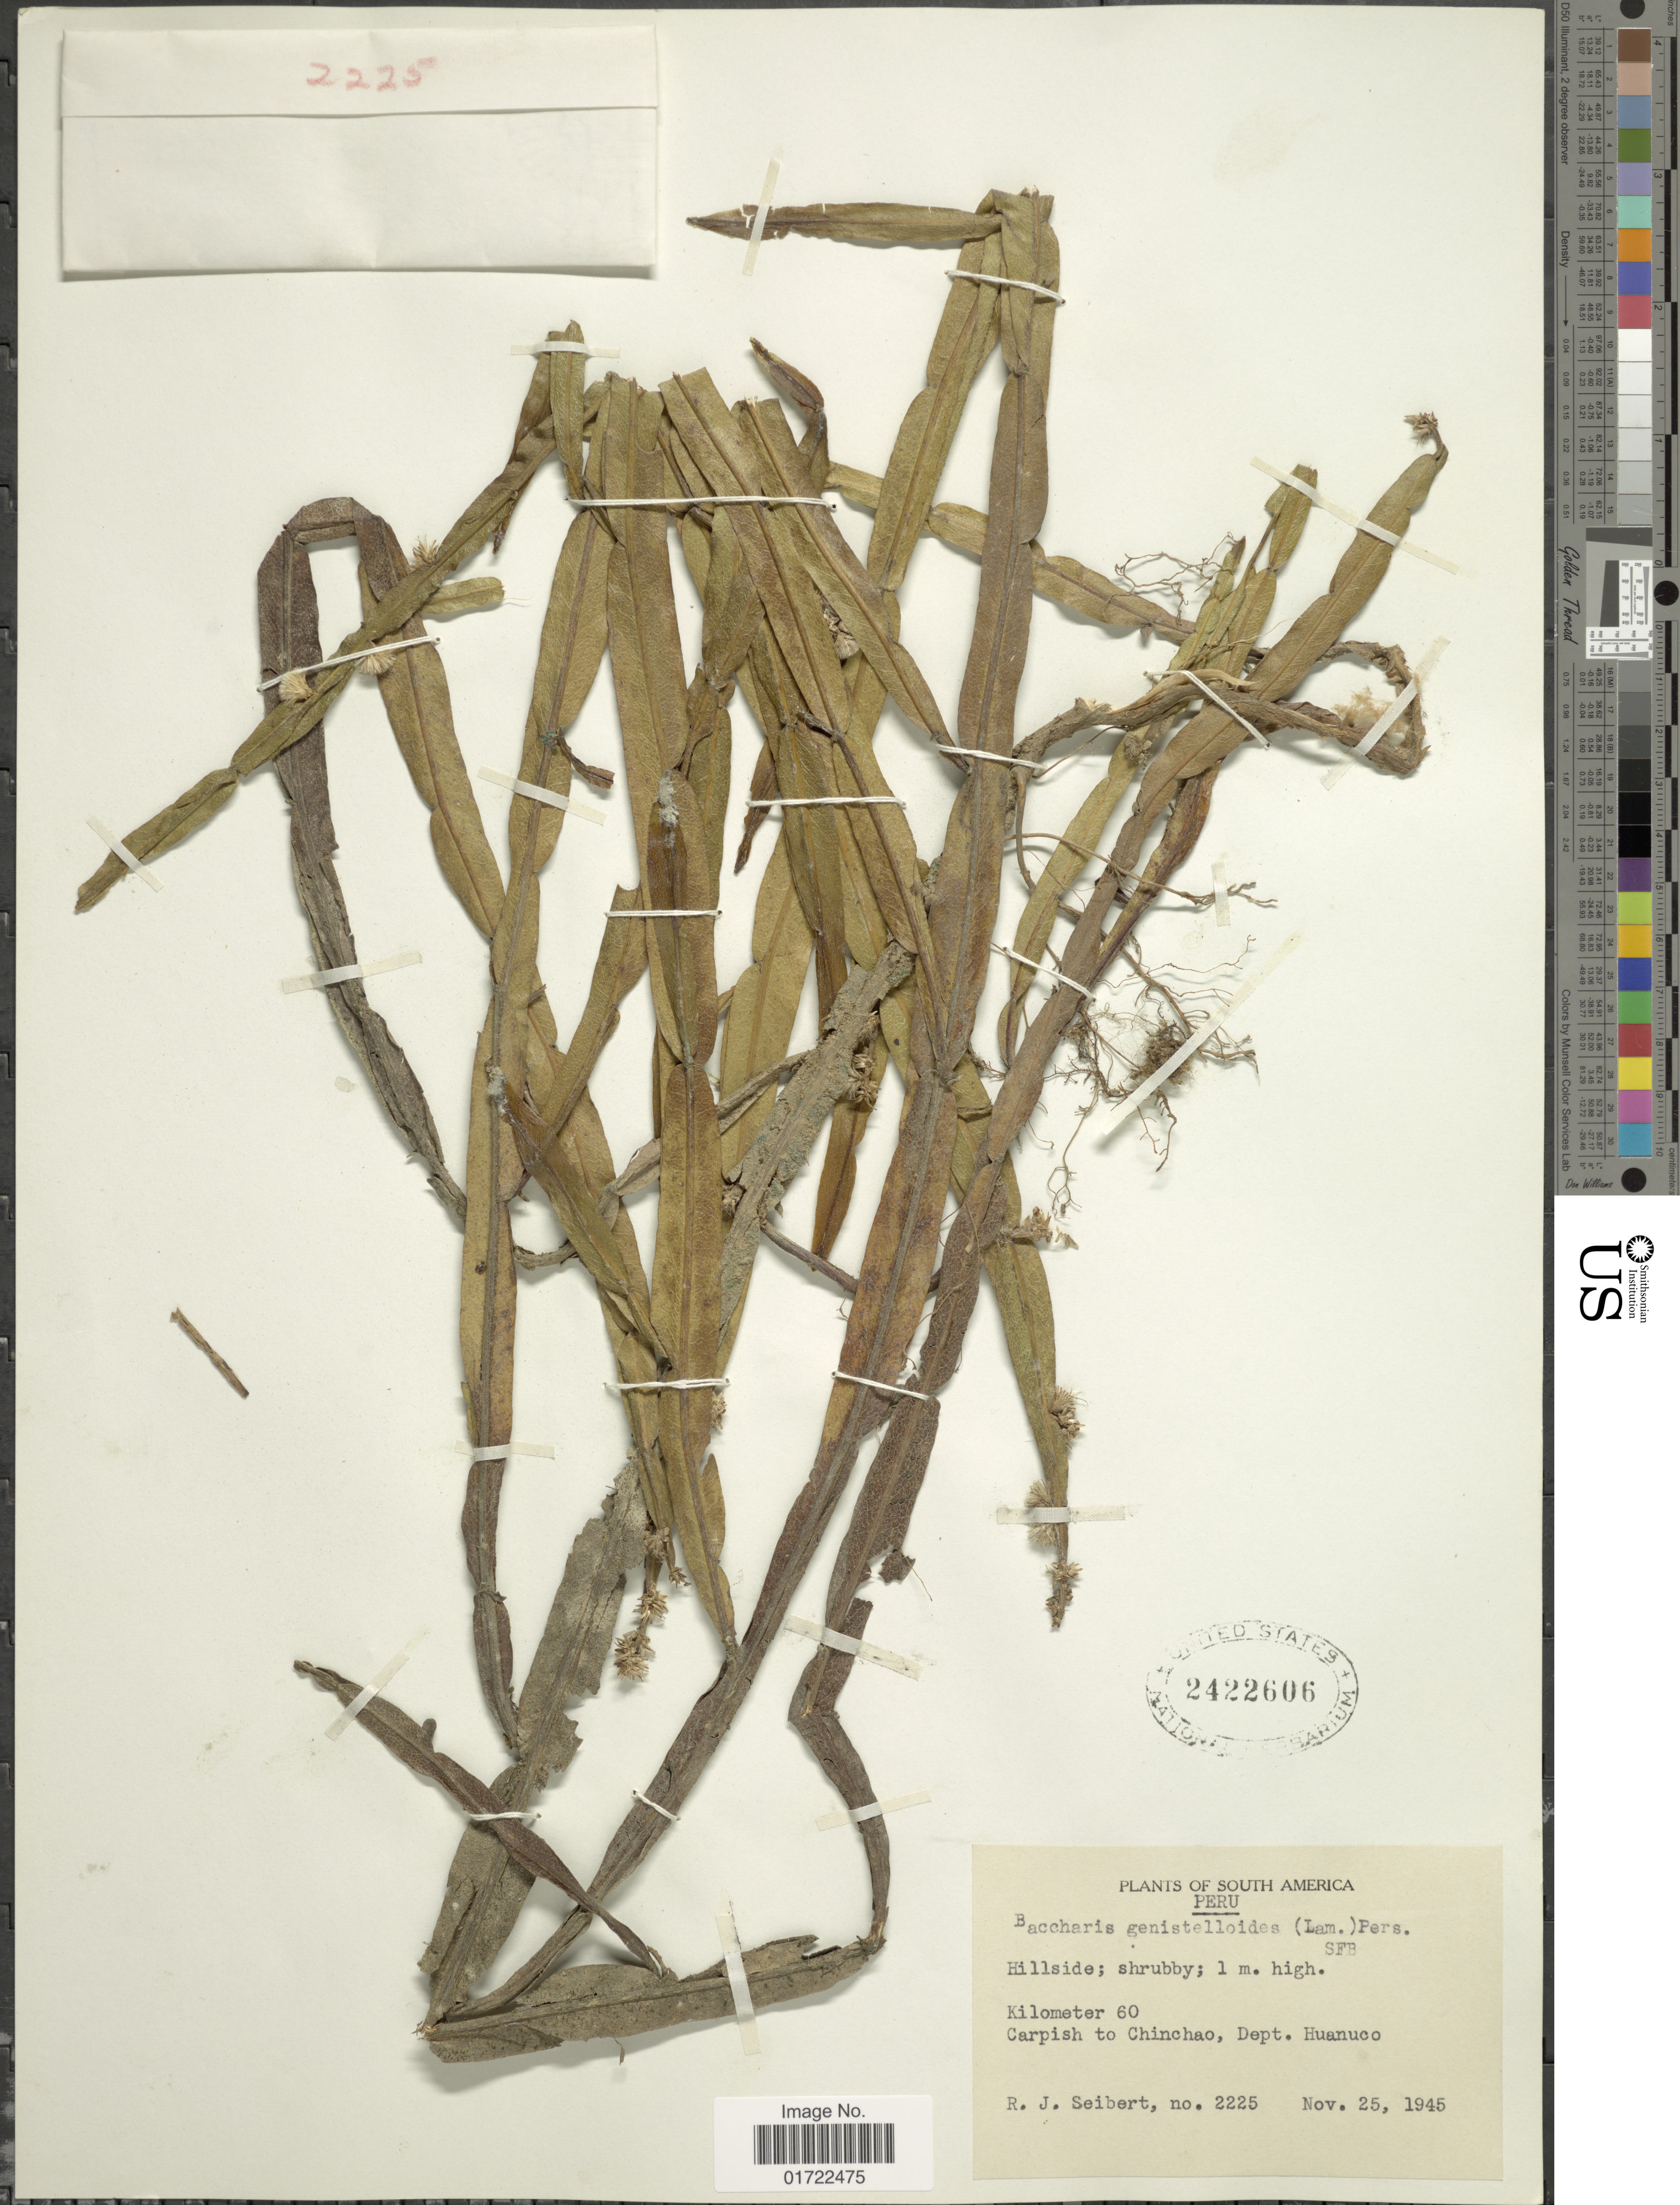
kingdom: Plantae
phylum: Tracheophyta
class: Magnoliopsida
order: Asterales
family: Asteraceae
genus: Baccharis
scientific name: Baccharis genistelloides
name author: (Lam.) Pers.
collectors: R. J. Seibert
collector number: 2225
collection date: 1945-11-25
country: Peru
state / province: Huánuco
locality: Kilometer 60, Carpish to Chinchao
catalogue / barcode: US 2422606